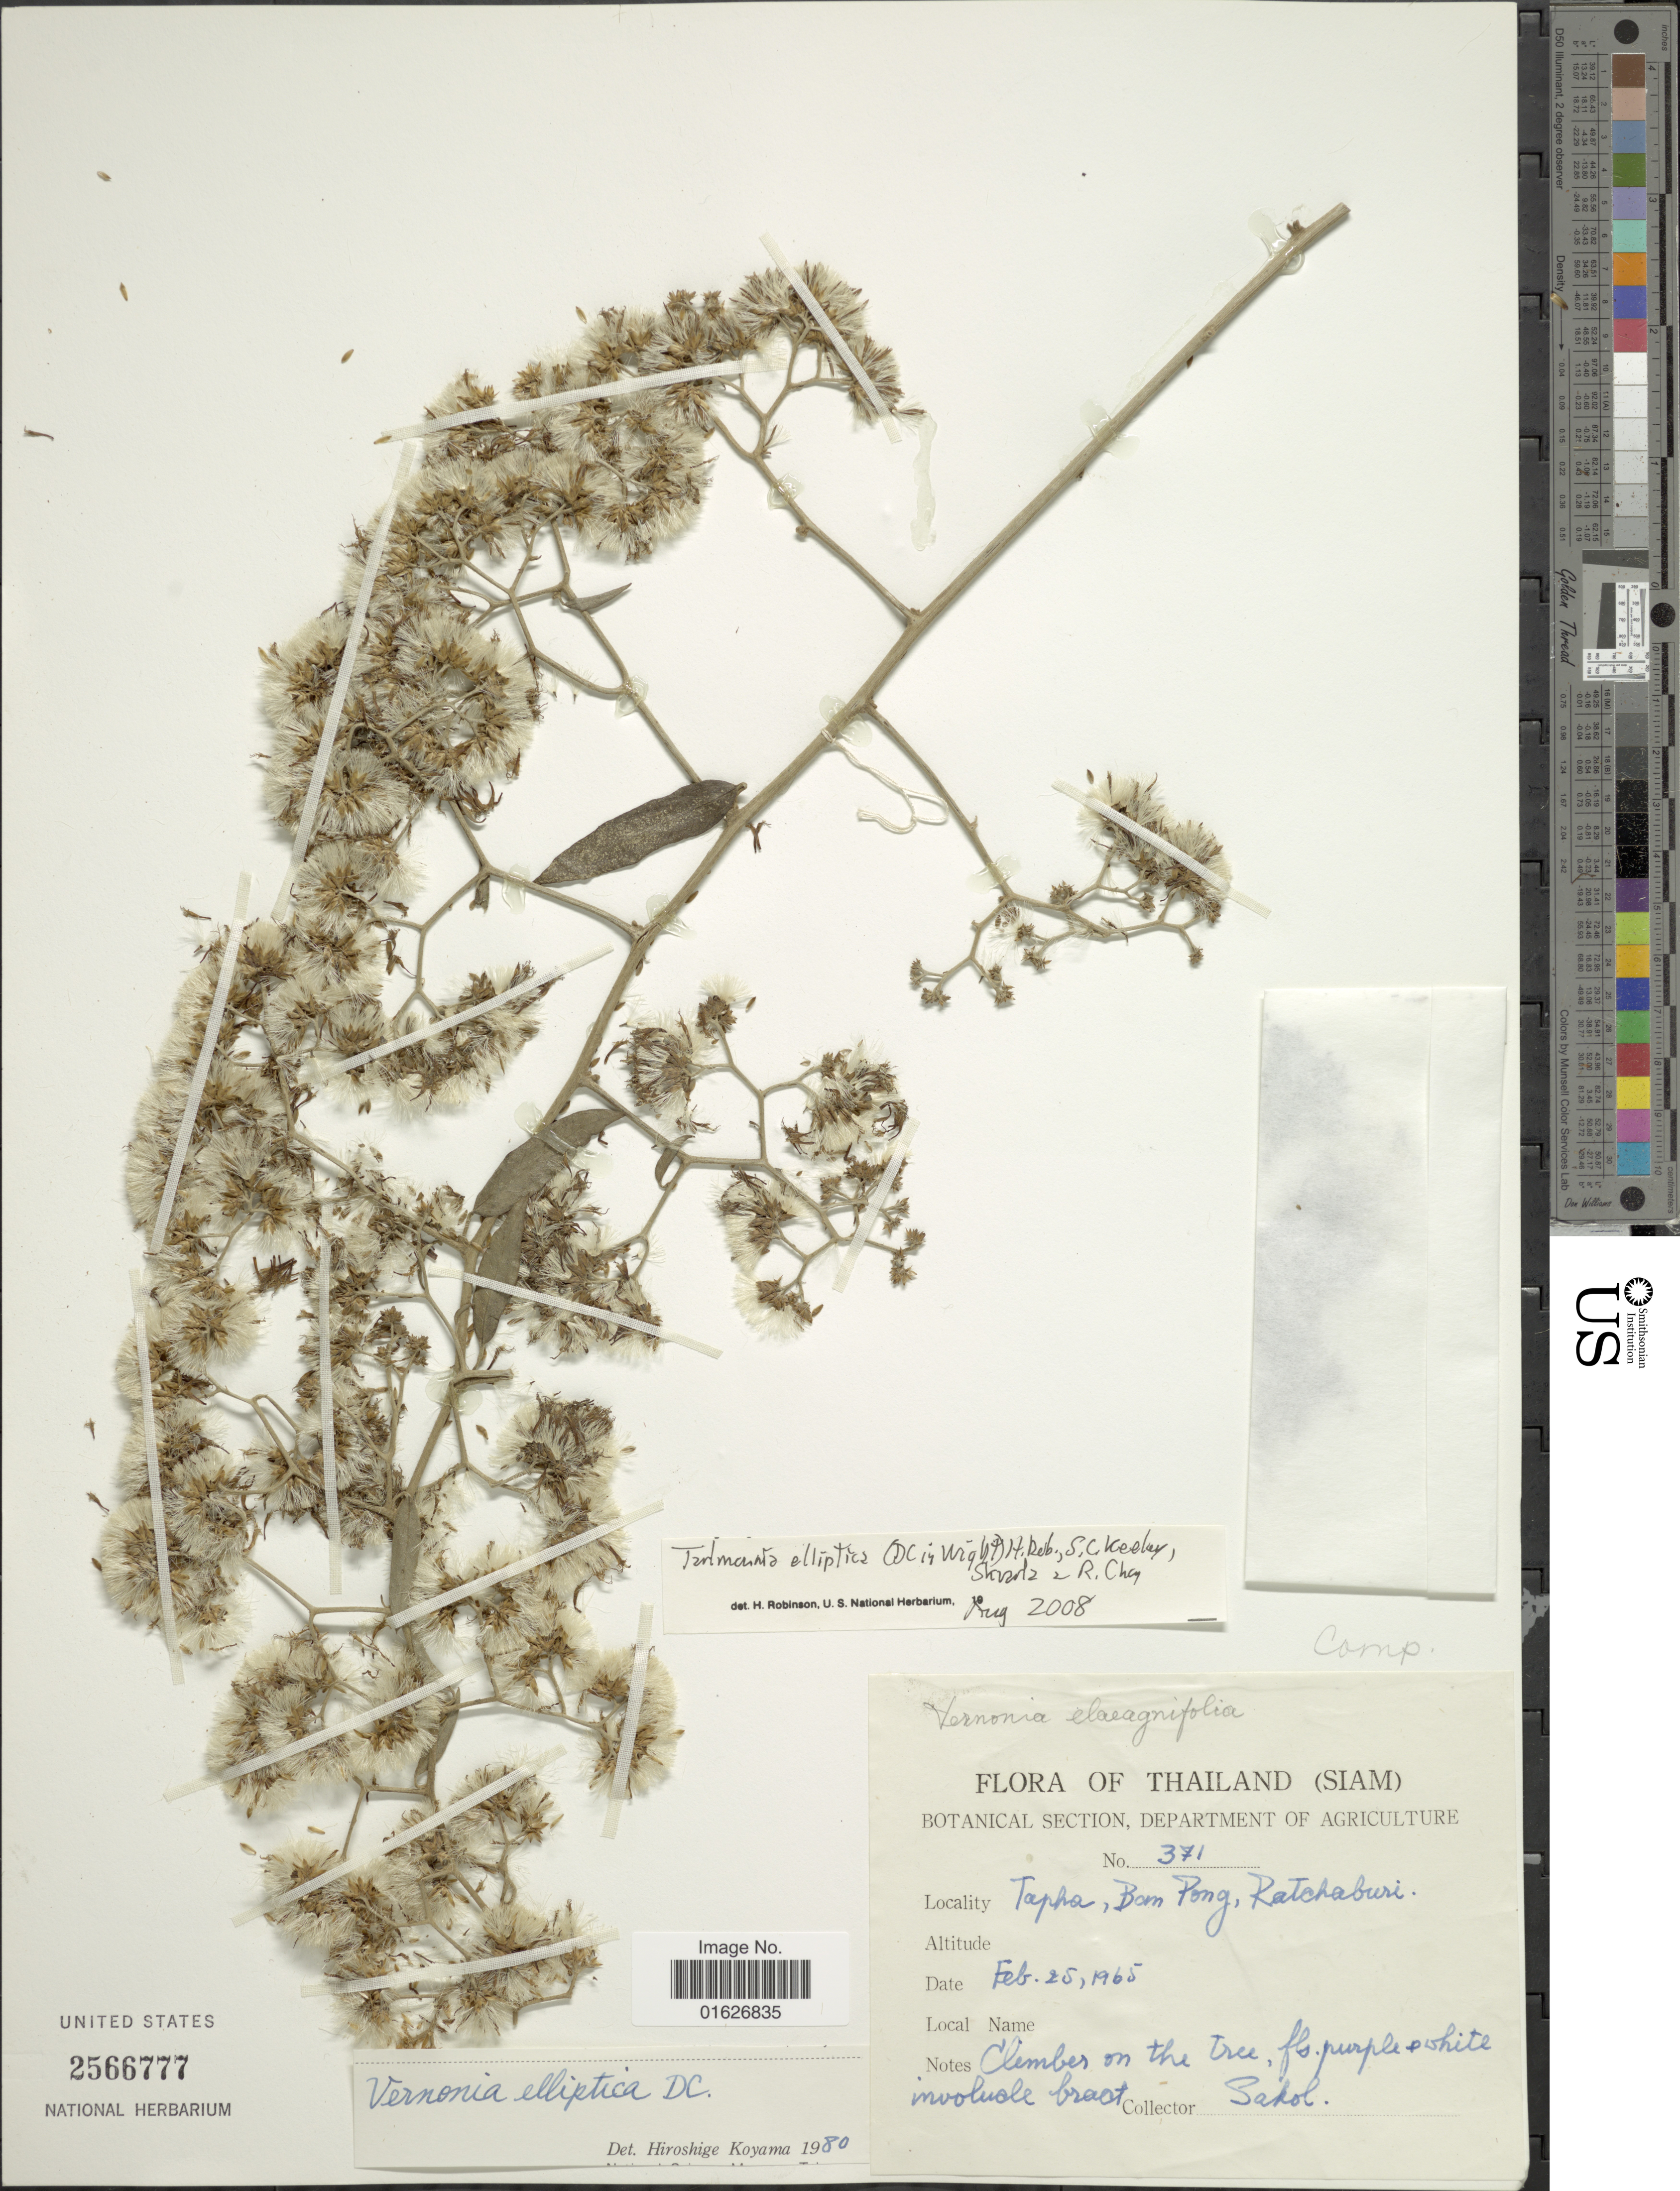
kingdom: Plantae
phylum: Tracheophyta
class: Magnoliopsida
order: Asterales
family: Asteraceae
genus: Tarlmounia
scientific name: Tarlmounia elliptica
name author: (DC.) H. Rob. et al.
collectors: Sakol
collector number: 371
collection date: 1965-02-25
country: Thailand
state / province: Ratchaburi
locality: Tapha, Bon Pong.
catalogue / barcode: US 2566777